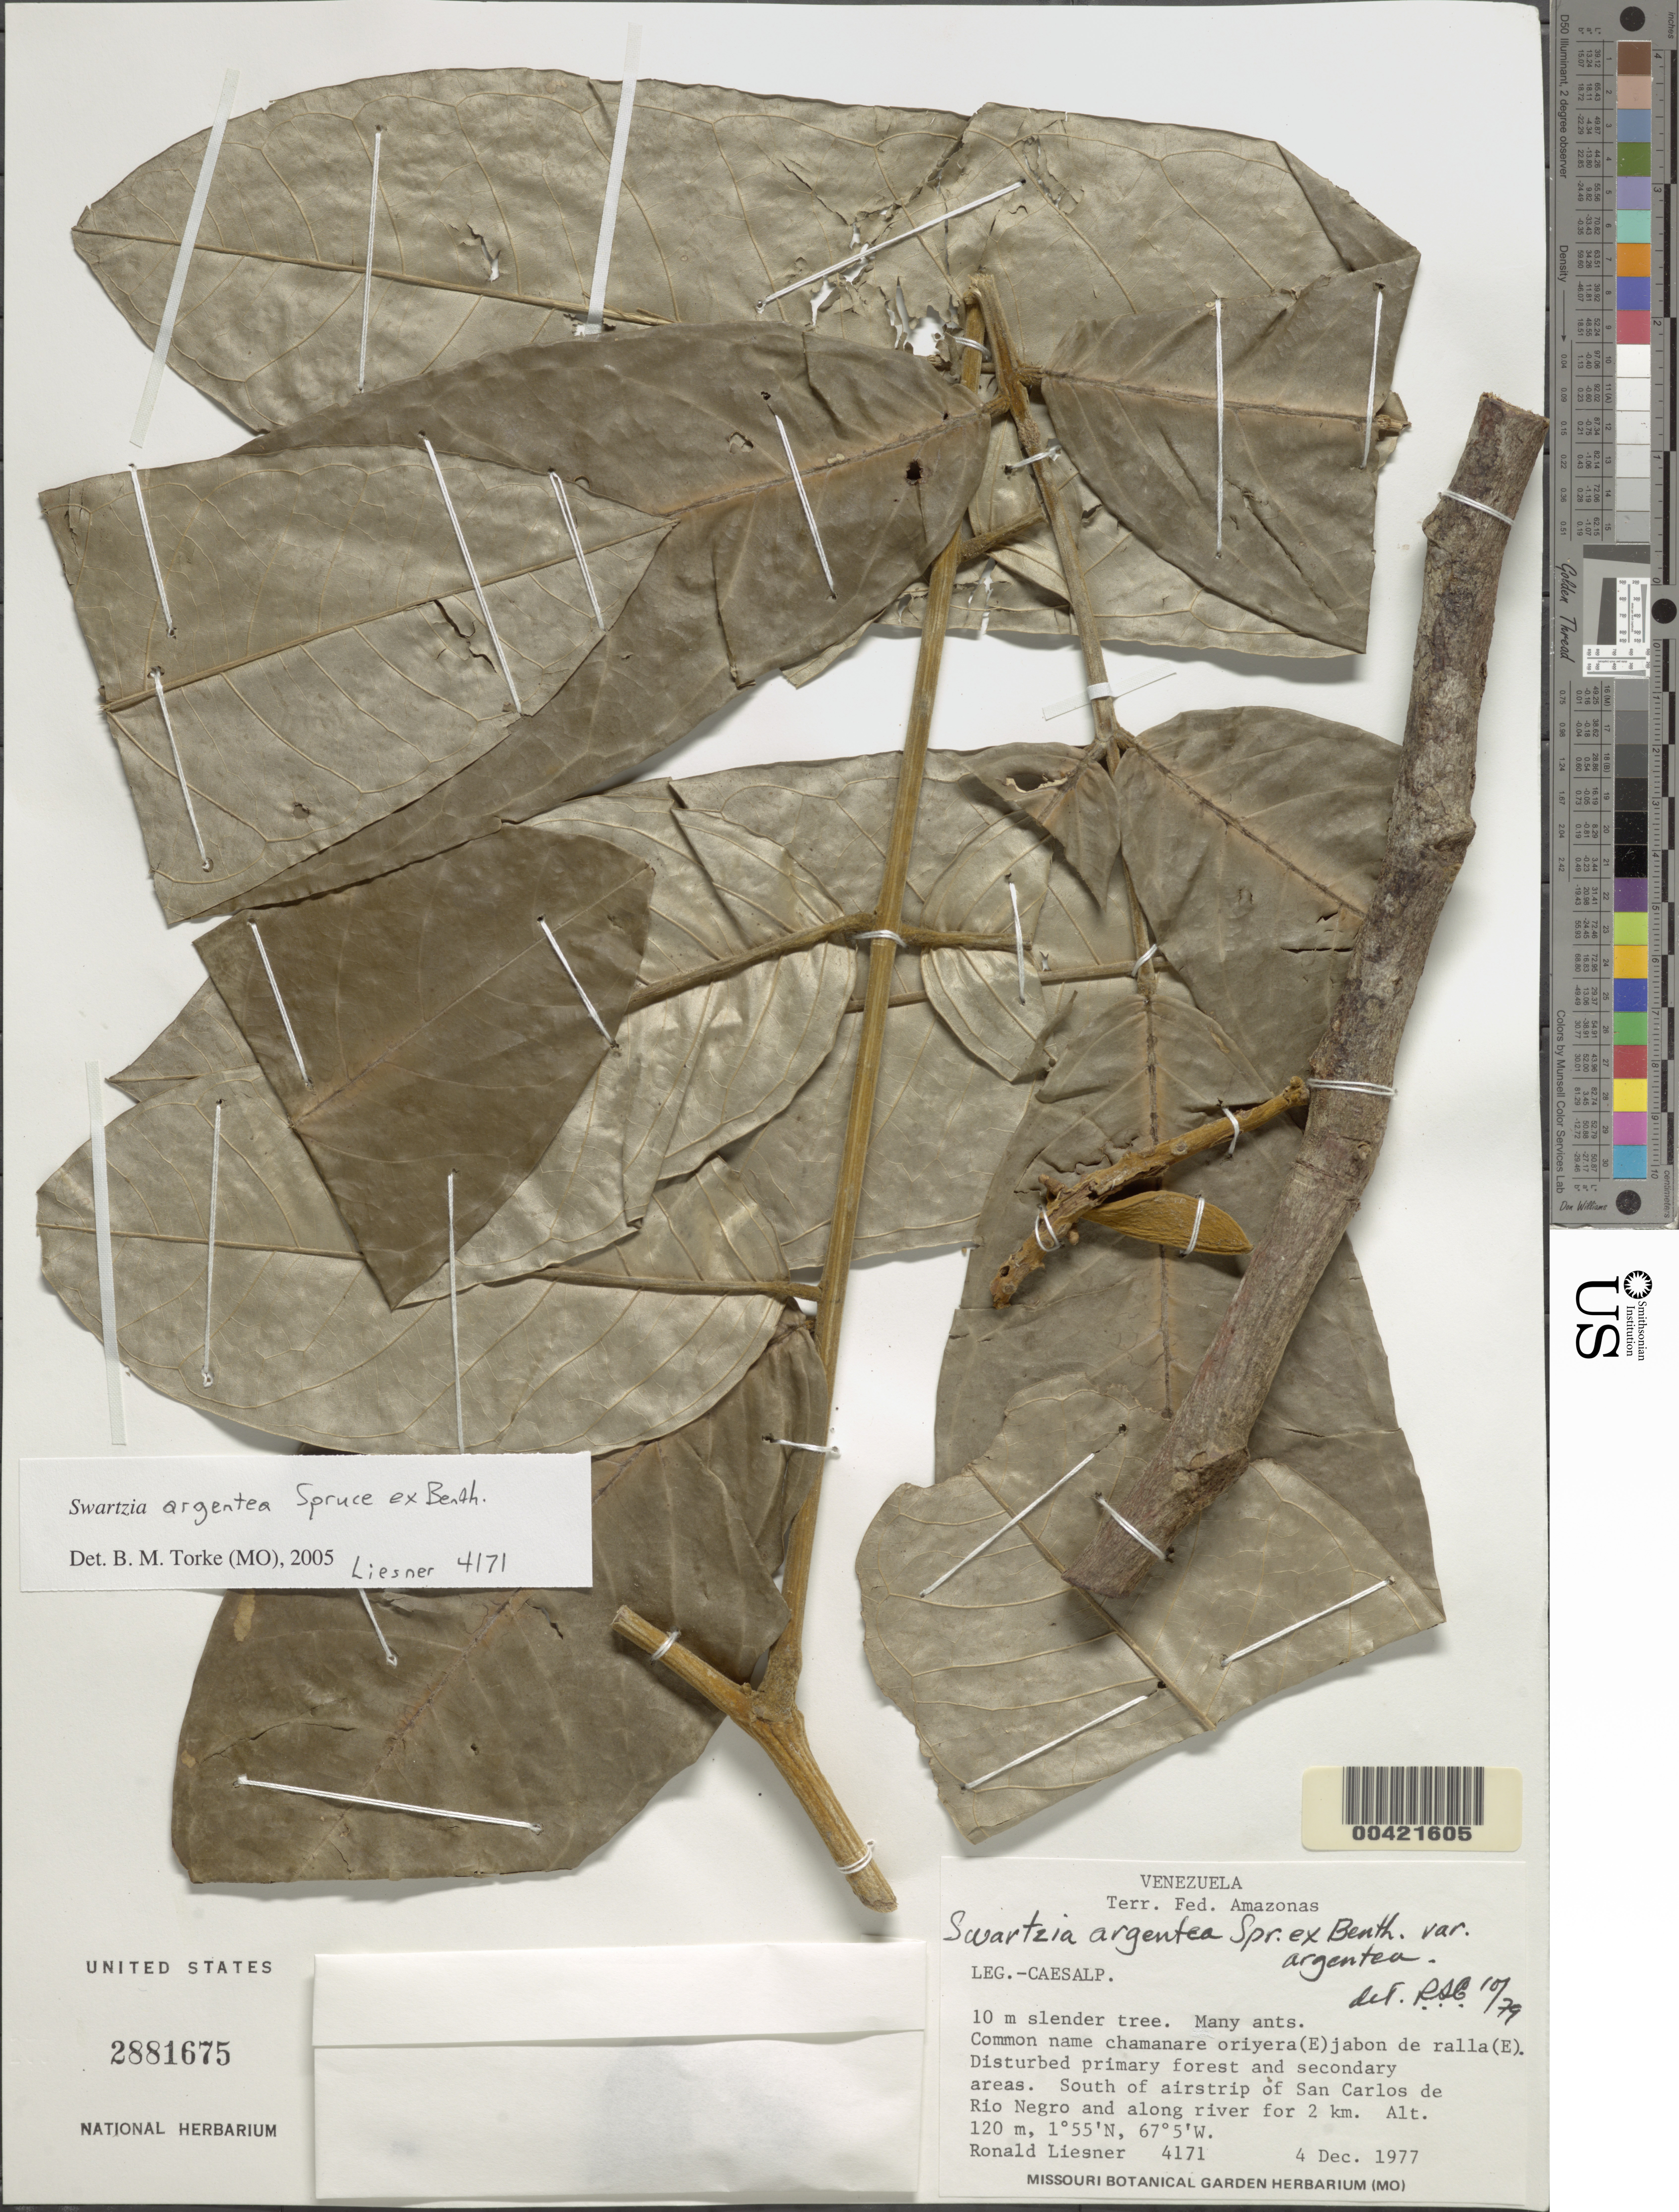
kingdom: Plantae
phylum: Tracheophyta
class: Magnoliopsida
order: Fabales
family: Fabaceae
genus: Swartzia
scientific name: Swartzia argentea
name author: Spruce ex Benth.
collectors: R. L. Liesner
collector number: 4171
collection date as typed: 04 Dec 1977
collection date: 1977-12-04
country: Venezuela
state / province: Amazonas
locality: San carlos de rio negro, airstrip 10 km s of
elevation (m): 120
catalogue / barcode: US 2881675